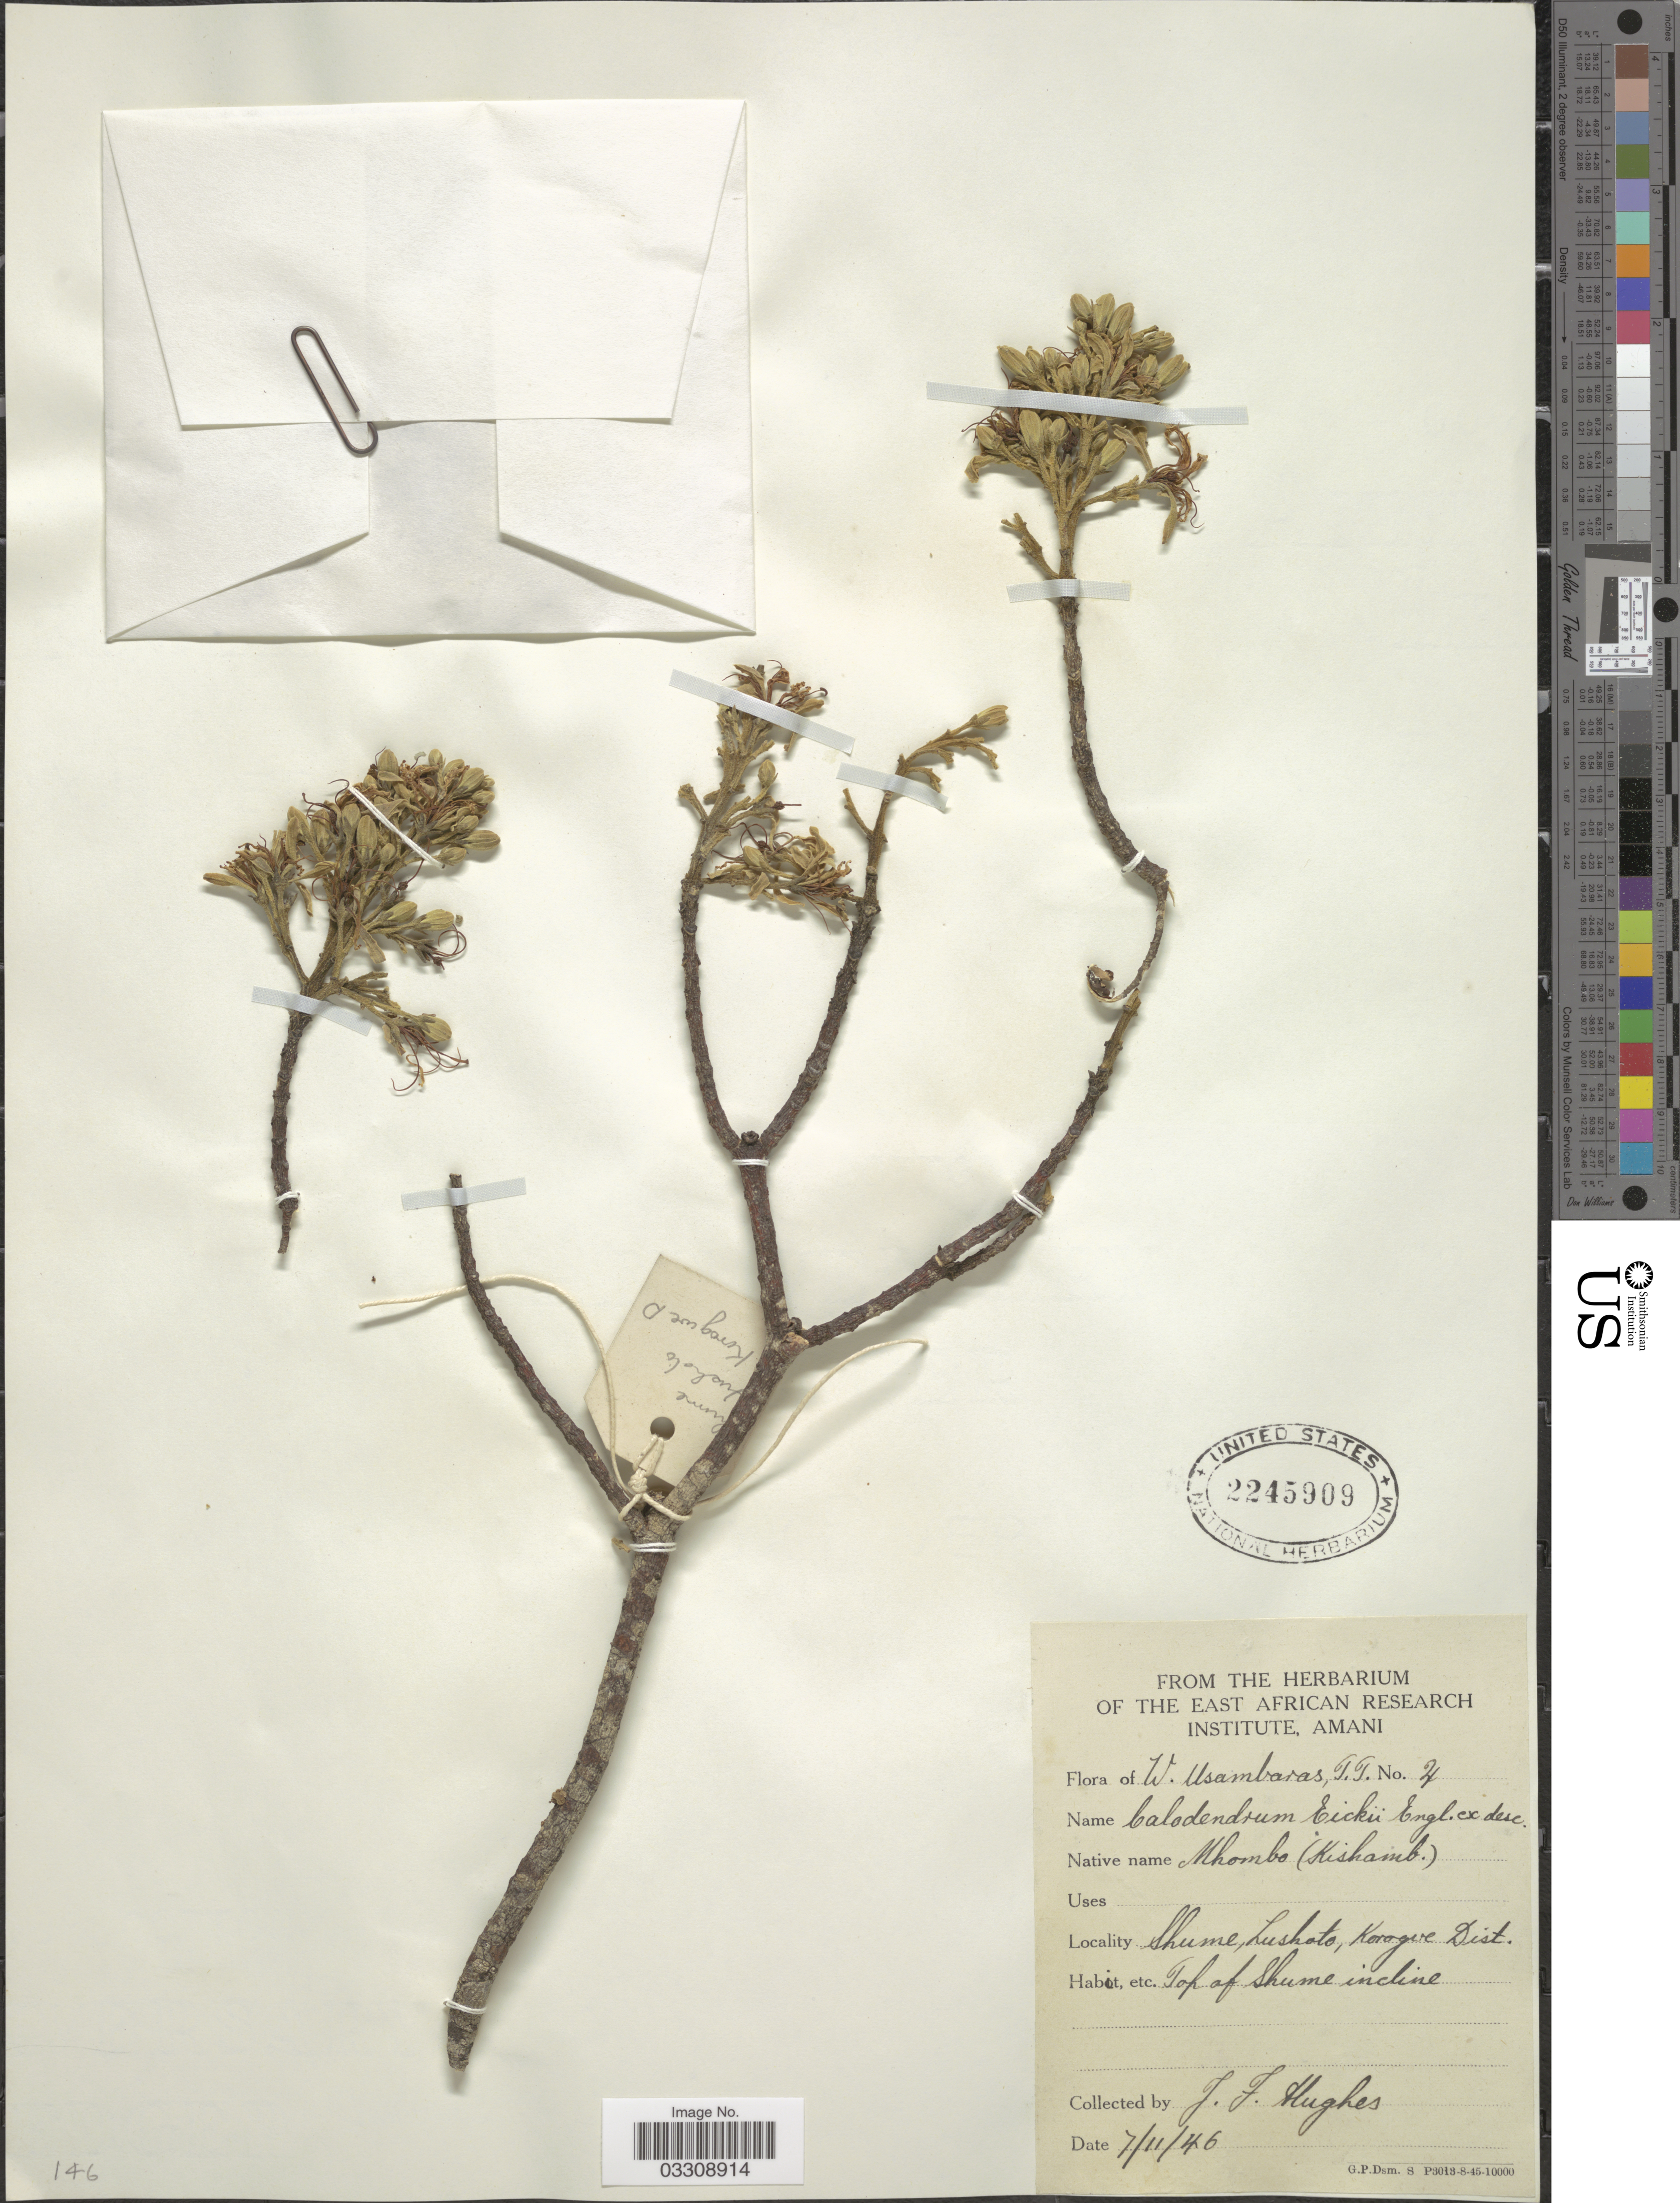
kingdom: Plantae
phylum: Tracheophyta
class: Magnoliopsida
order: Sapindales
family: Rutaceae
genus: Calodendrum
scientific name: Calodendrum eickii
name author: Engl.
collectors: J. Hughes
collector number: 4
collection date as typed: Transcribed d/m/y: 7/11/46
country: Tanzania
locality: W. Usambaras, T.T., Shume, Lushoto, Korogwe Dist.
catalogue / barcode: US 2245909